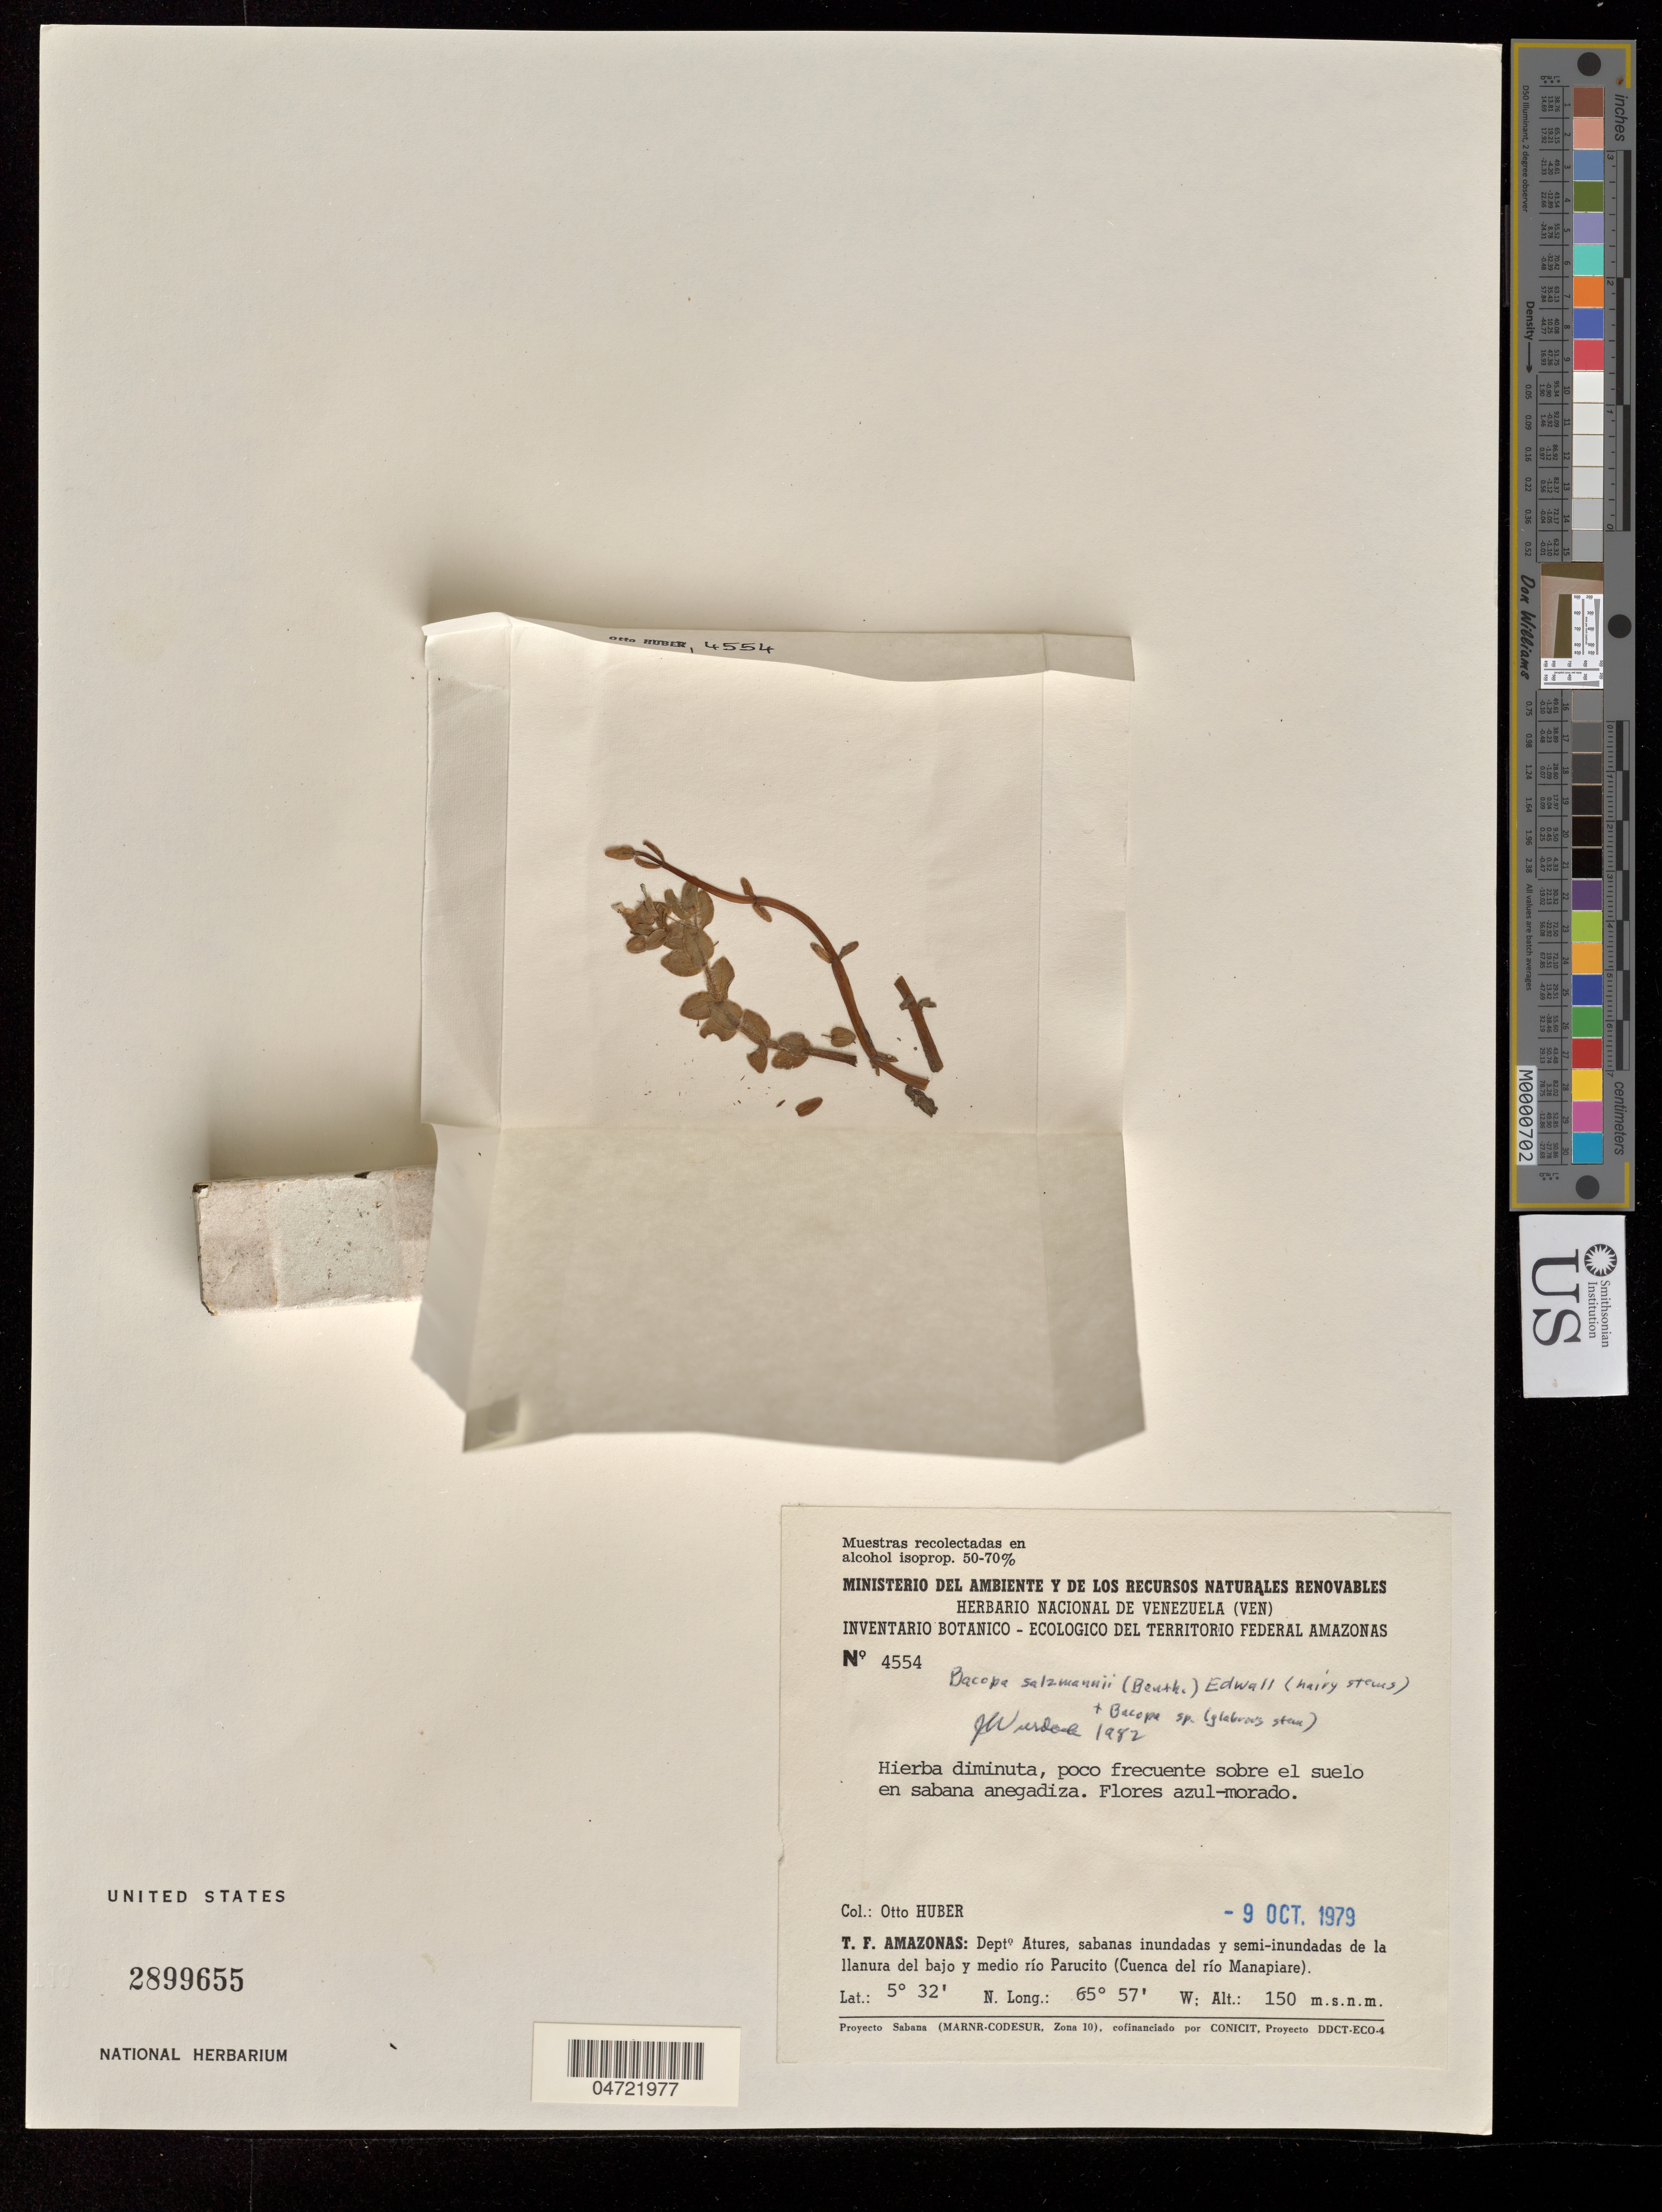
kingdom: Plantae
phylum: Tracheophyta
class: Magnoliopsida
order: Lamiales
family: Plantaginaceae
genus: Bacopa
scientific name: Bacopa salzmannii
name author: (Benth.) Wettst. ex Edwall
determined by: Wurdack, John J., (US), US (UNITED STATES)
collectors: O. Huber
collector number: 4554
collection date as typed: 9-Oct-79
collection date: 1979-10-09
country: Venezuela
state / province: Amazonas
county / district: Atures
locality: Río Parucito (Cuenca del río Manapiare)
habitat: Poco frecuente sobre el suelo en sabana anegadiza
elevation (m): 150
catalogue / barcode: US 2899655